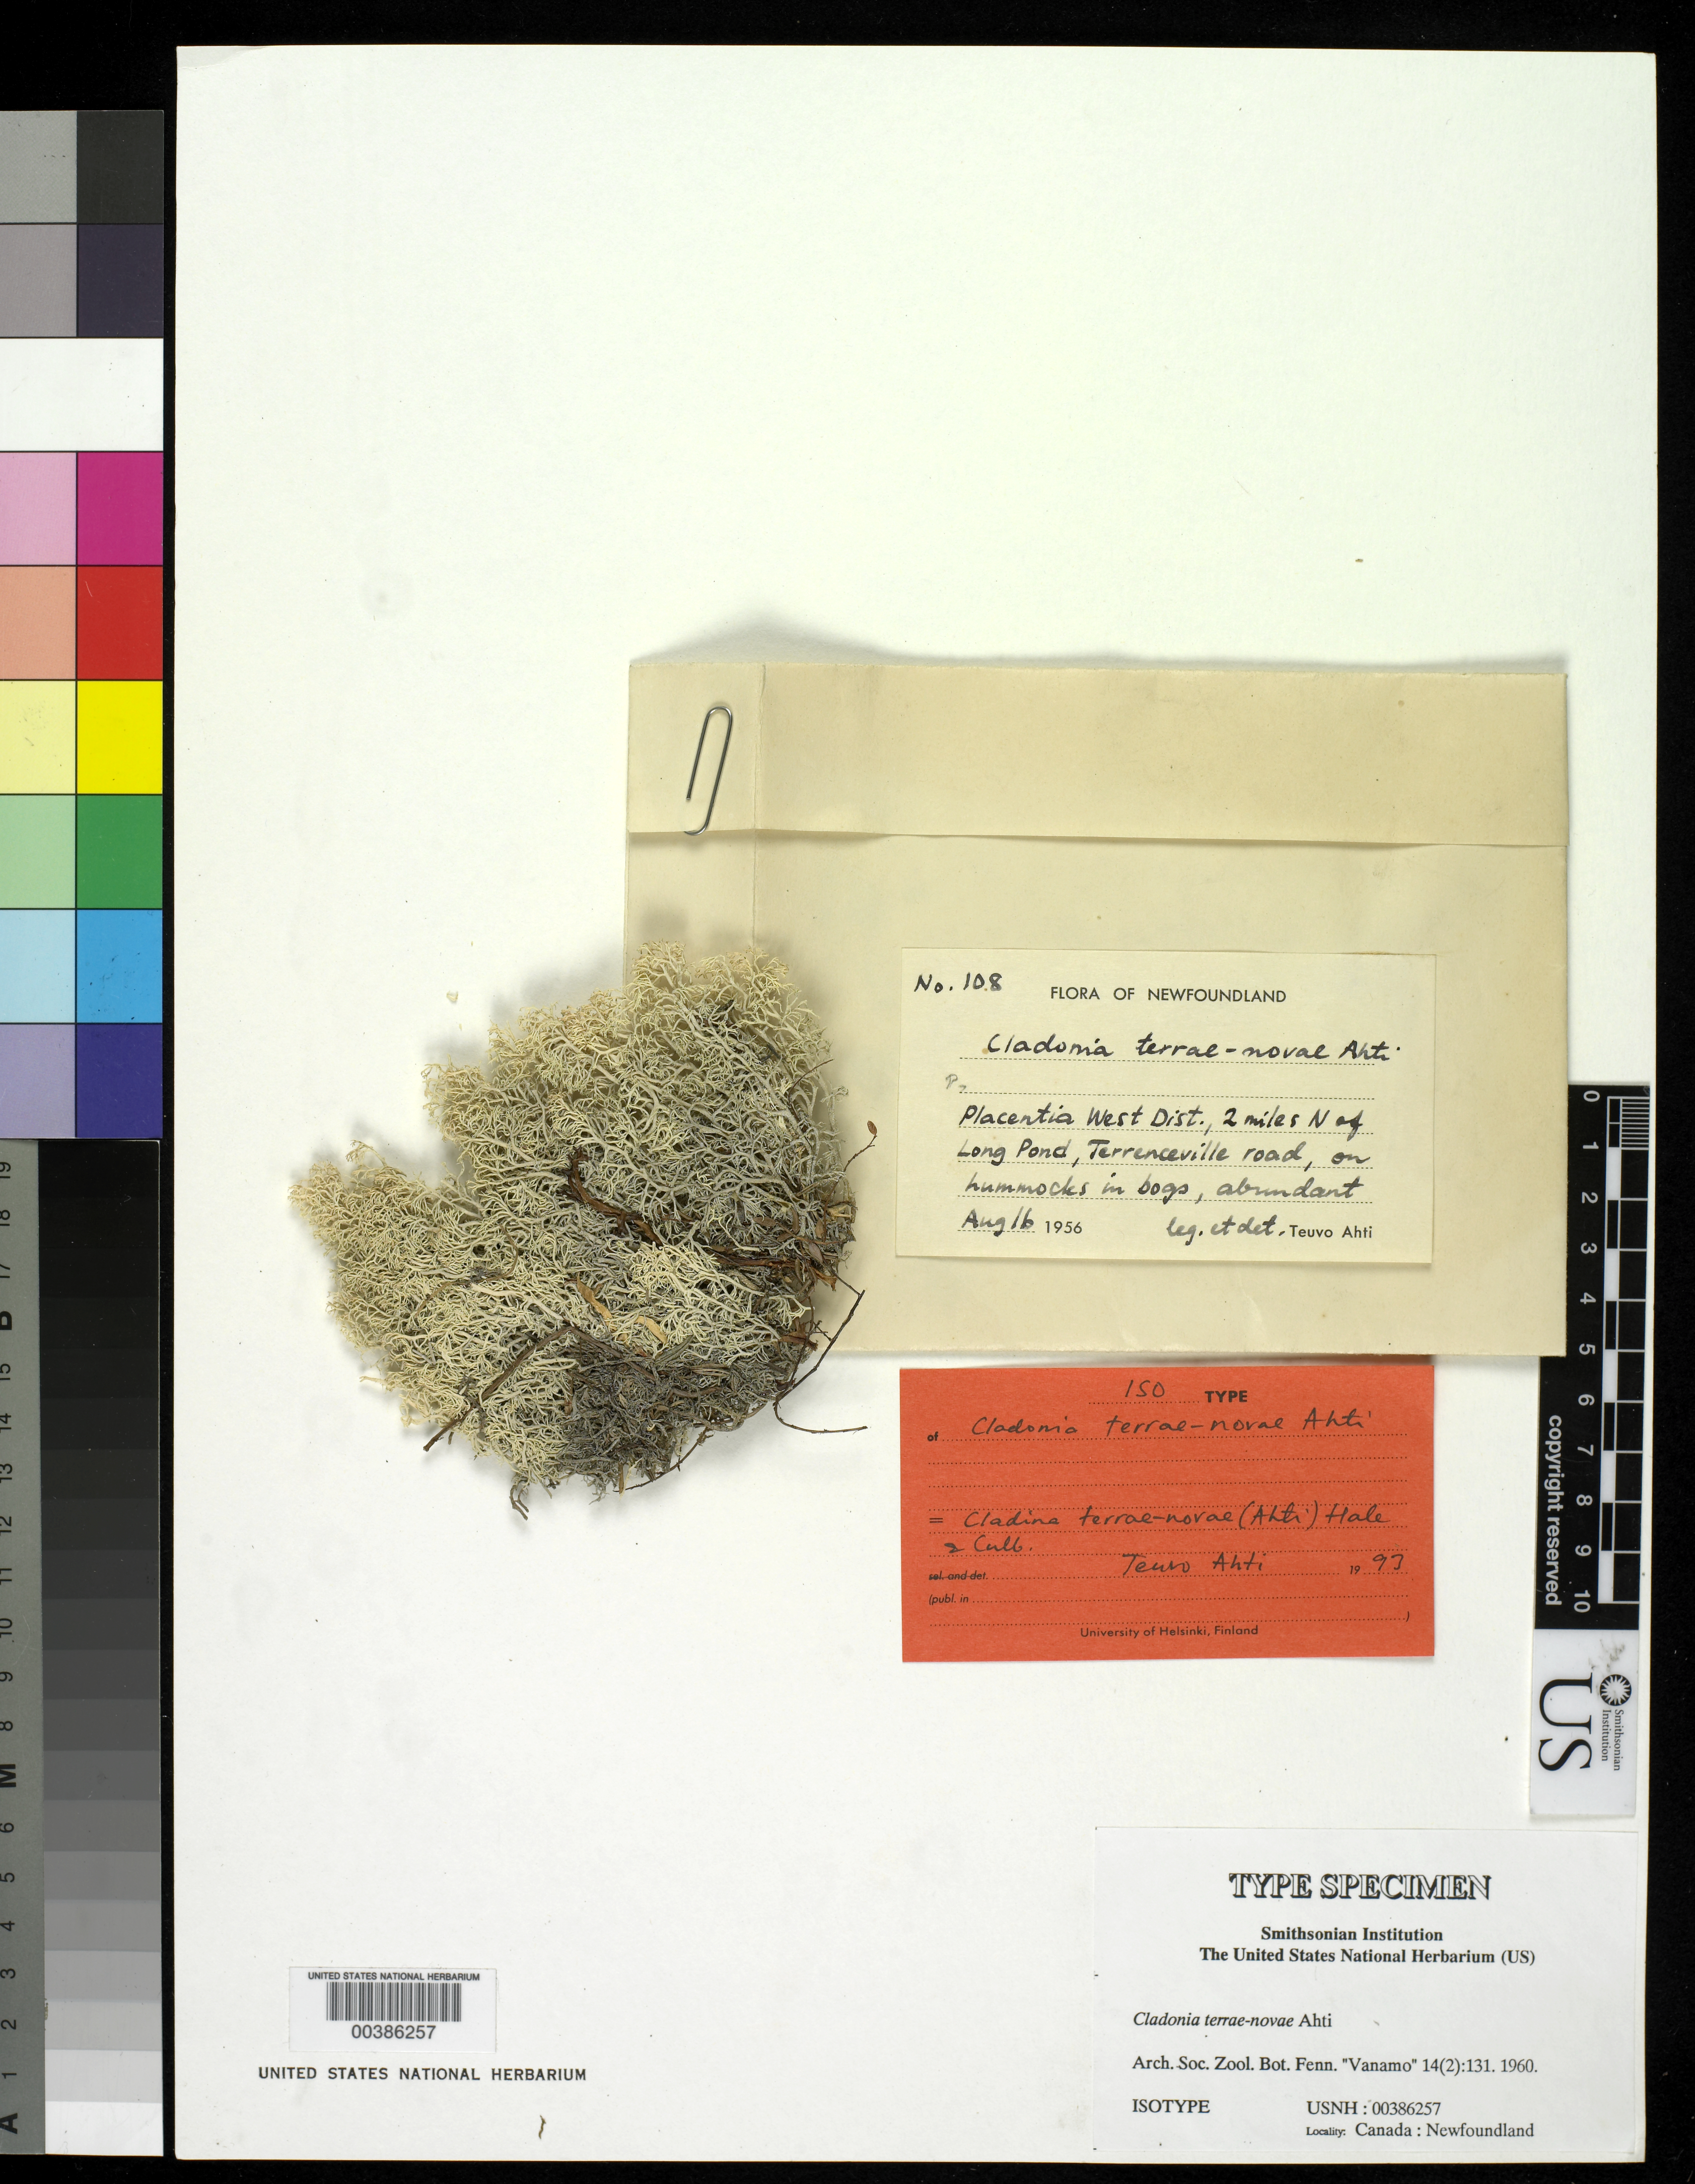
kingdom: Fungi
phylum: Ascomycota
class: Lecanoromycetes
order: Lecanorales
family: Cladoniaceae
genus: Cladonia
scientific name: Cladonia terrae-novae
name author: Ahti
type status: Isotype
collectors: T. T. Ahti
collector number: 108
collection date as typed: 16 Aug 1956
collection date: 1956-08-16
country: Canada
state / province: Newfoundland and Labrador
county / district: Placentia West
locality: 2 mi N of Long Pond, Terrenceville Road.